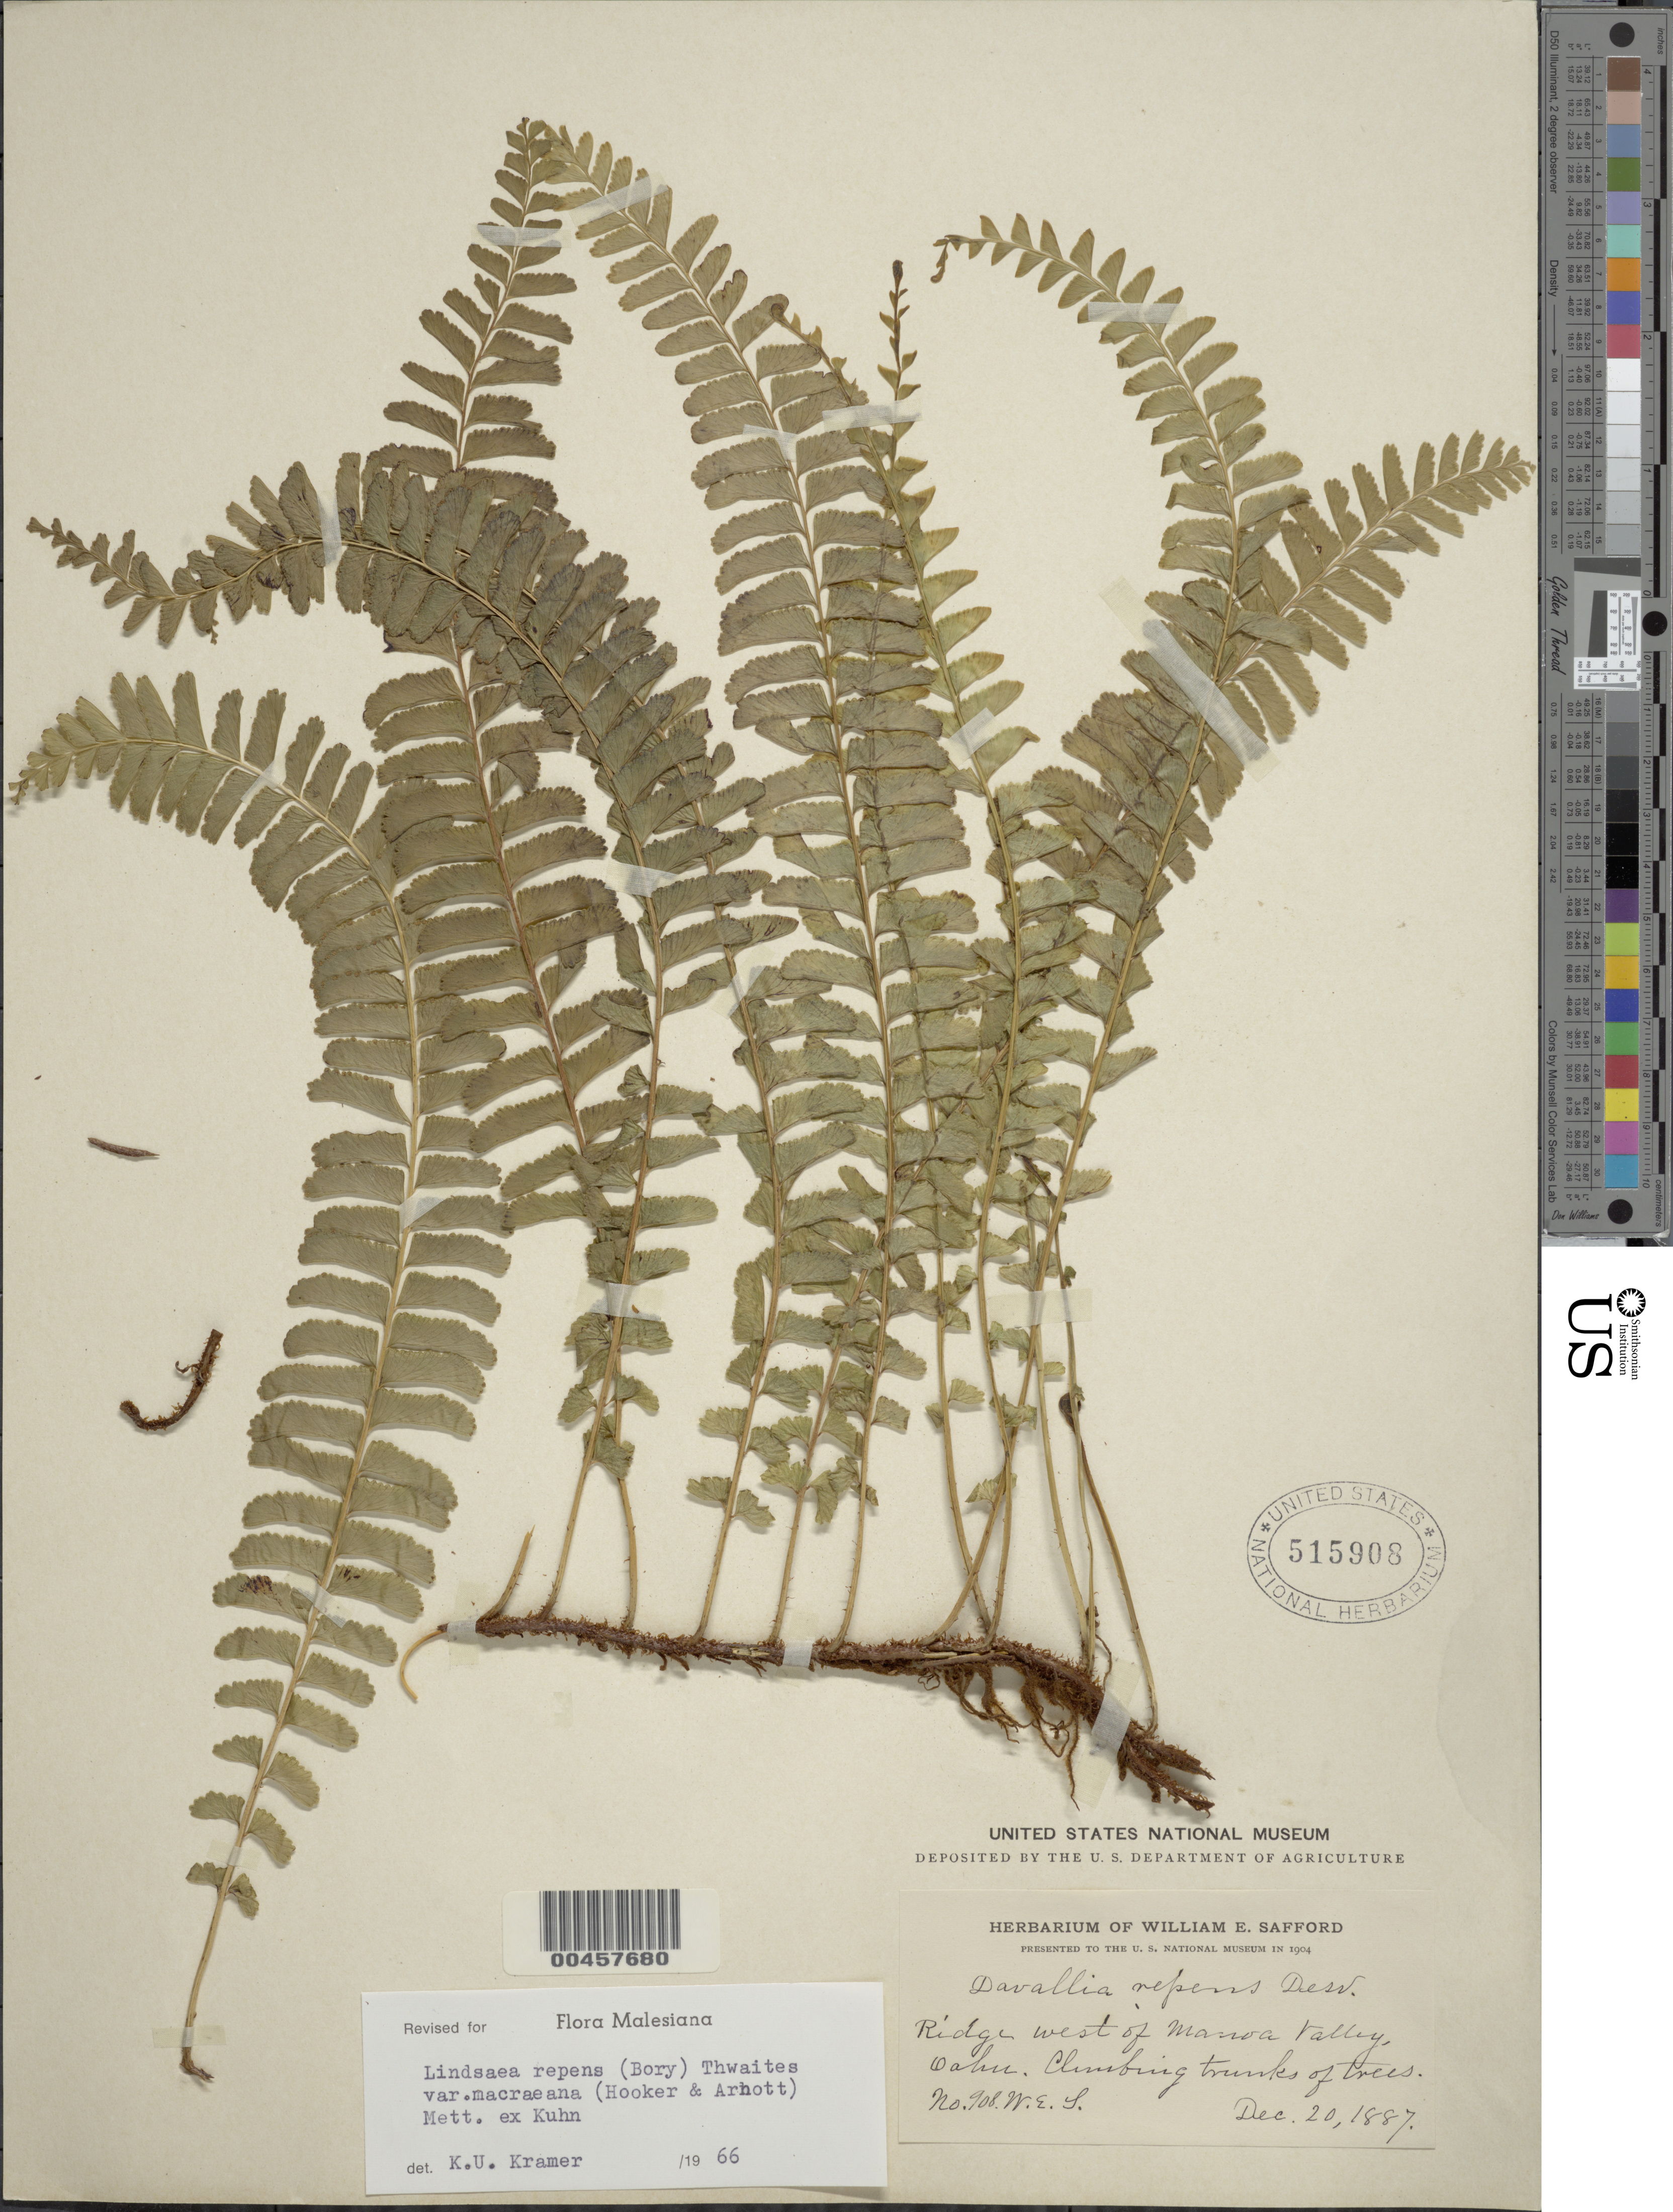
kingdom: Plantae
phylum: Tracheophyta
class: Polypodiopsida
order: Polypodiales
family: Lindsaeaceae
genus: Lindsaea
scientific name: Lindsaea repens var. macraeana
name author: (Hook. & Arn.) Mett. ex Kuhn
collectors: W. E. Safford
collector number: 908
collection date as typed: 20 Dec 1987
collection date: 1987-12-20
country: United States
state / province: Hawaii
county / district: Honolulu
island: Oahu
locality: Ridge west of Manoa Valley, Oahu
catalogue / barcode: US 515908